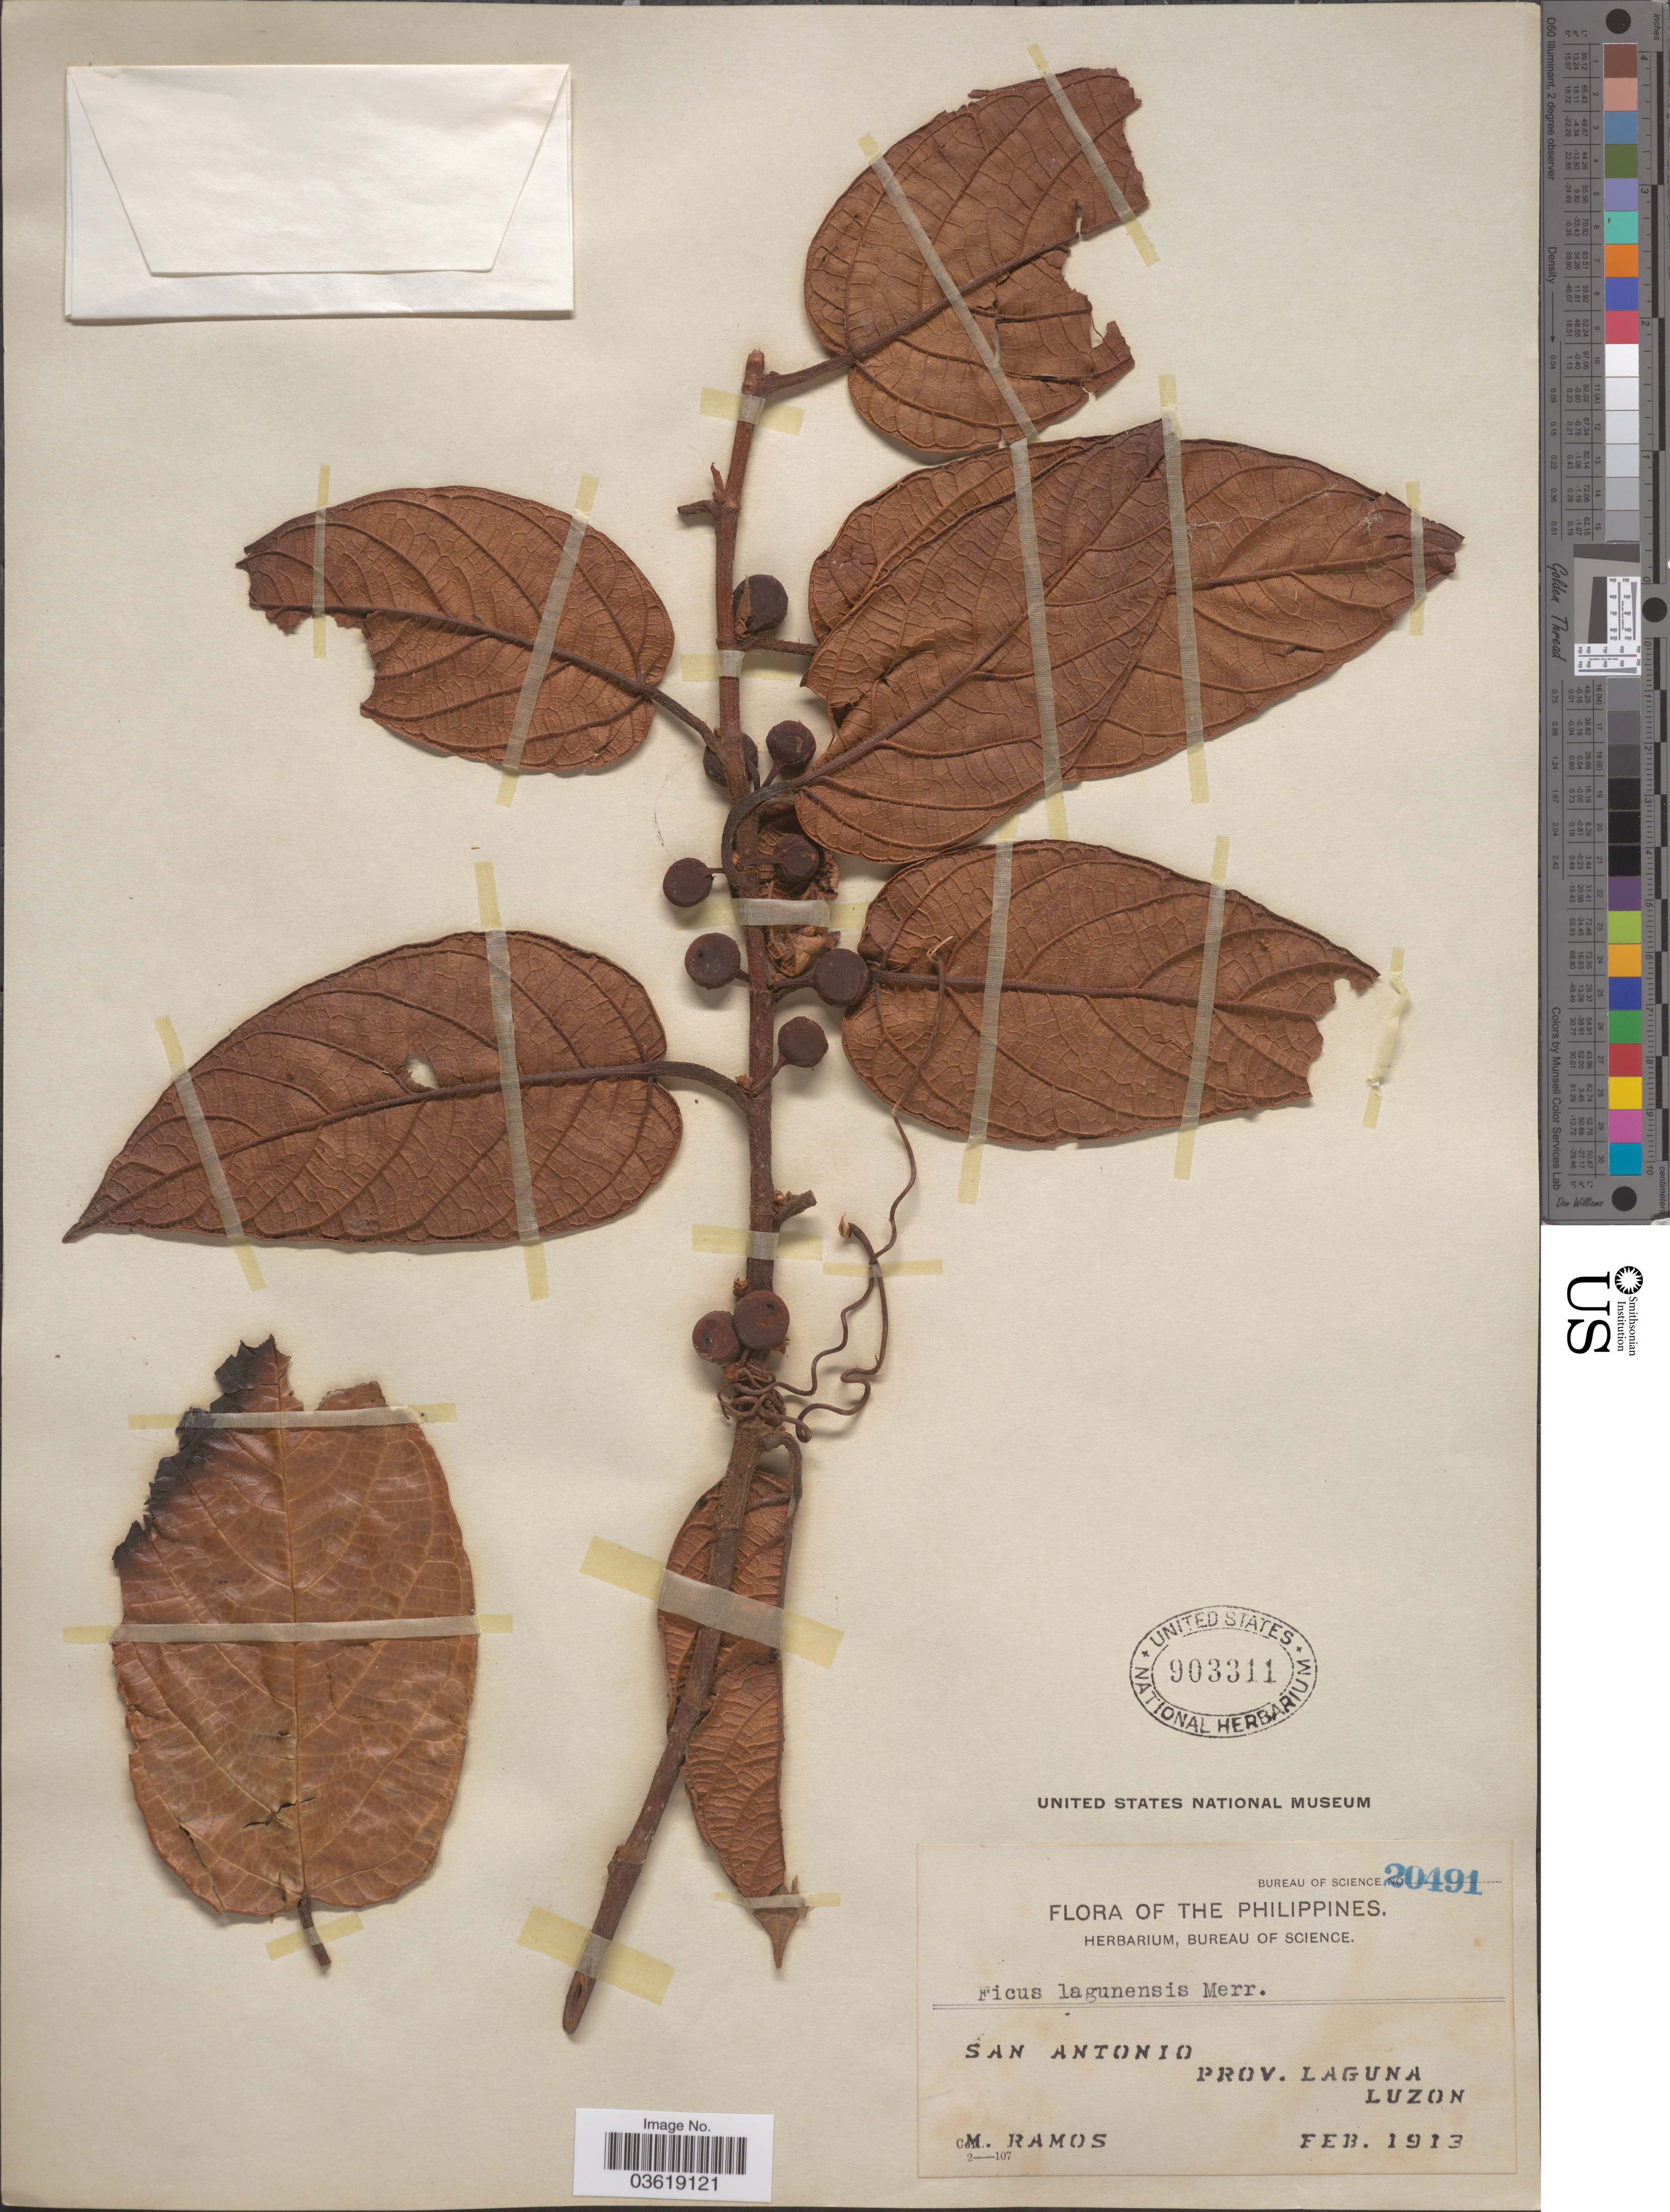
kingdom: Plantae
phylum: Tracheophyta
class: Magnoliopsida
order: Rosales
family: Moraceae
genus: Ficus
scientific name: Ficus lagunensis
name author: Merr.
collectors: M. Ramos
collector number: Bureau of Science 20491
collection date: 1913-02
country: Philippines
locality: San Antonio. Prov. Laguna, Luzon.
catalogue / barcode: US 903311